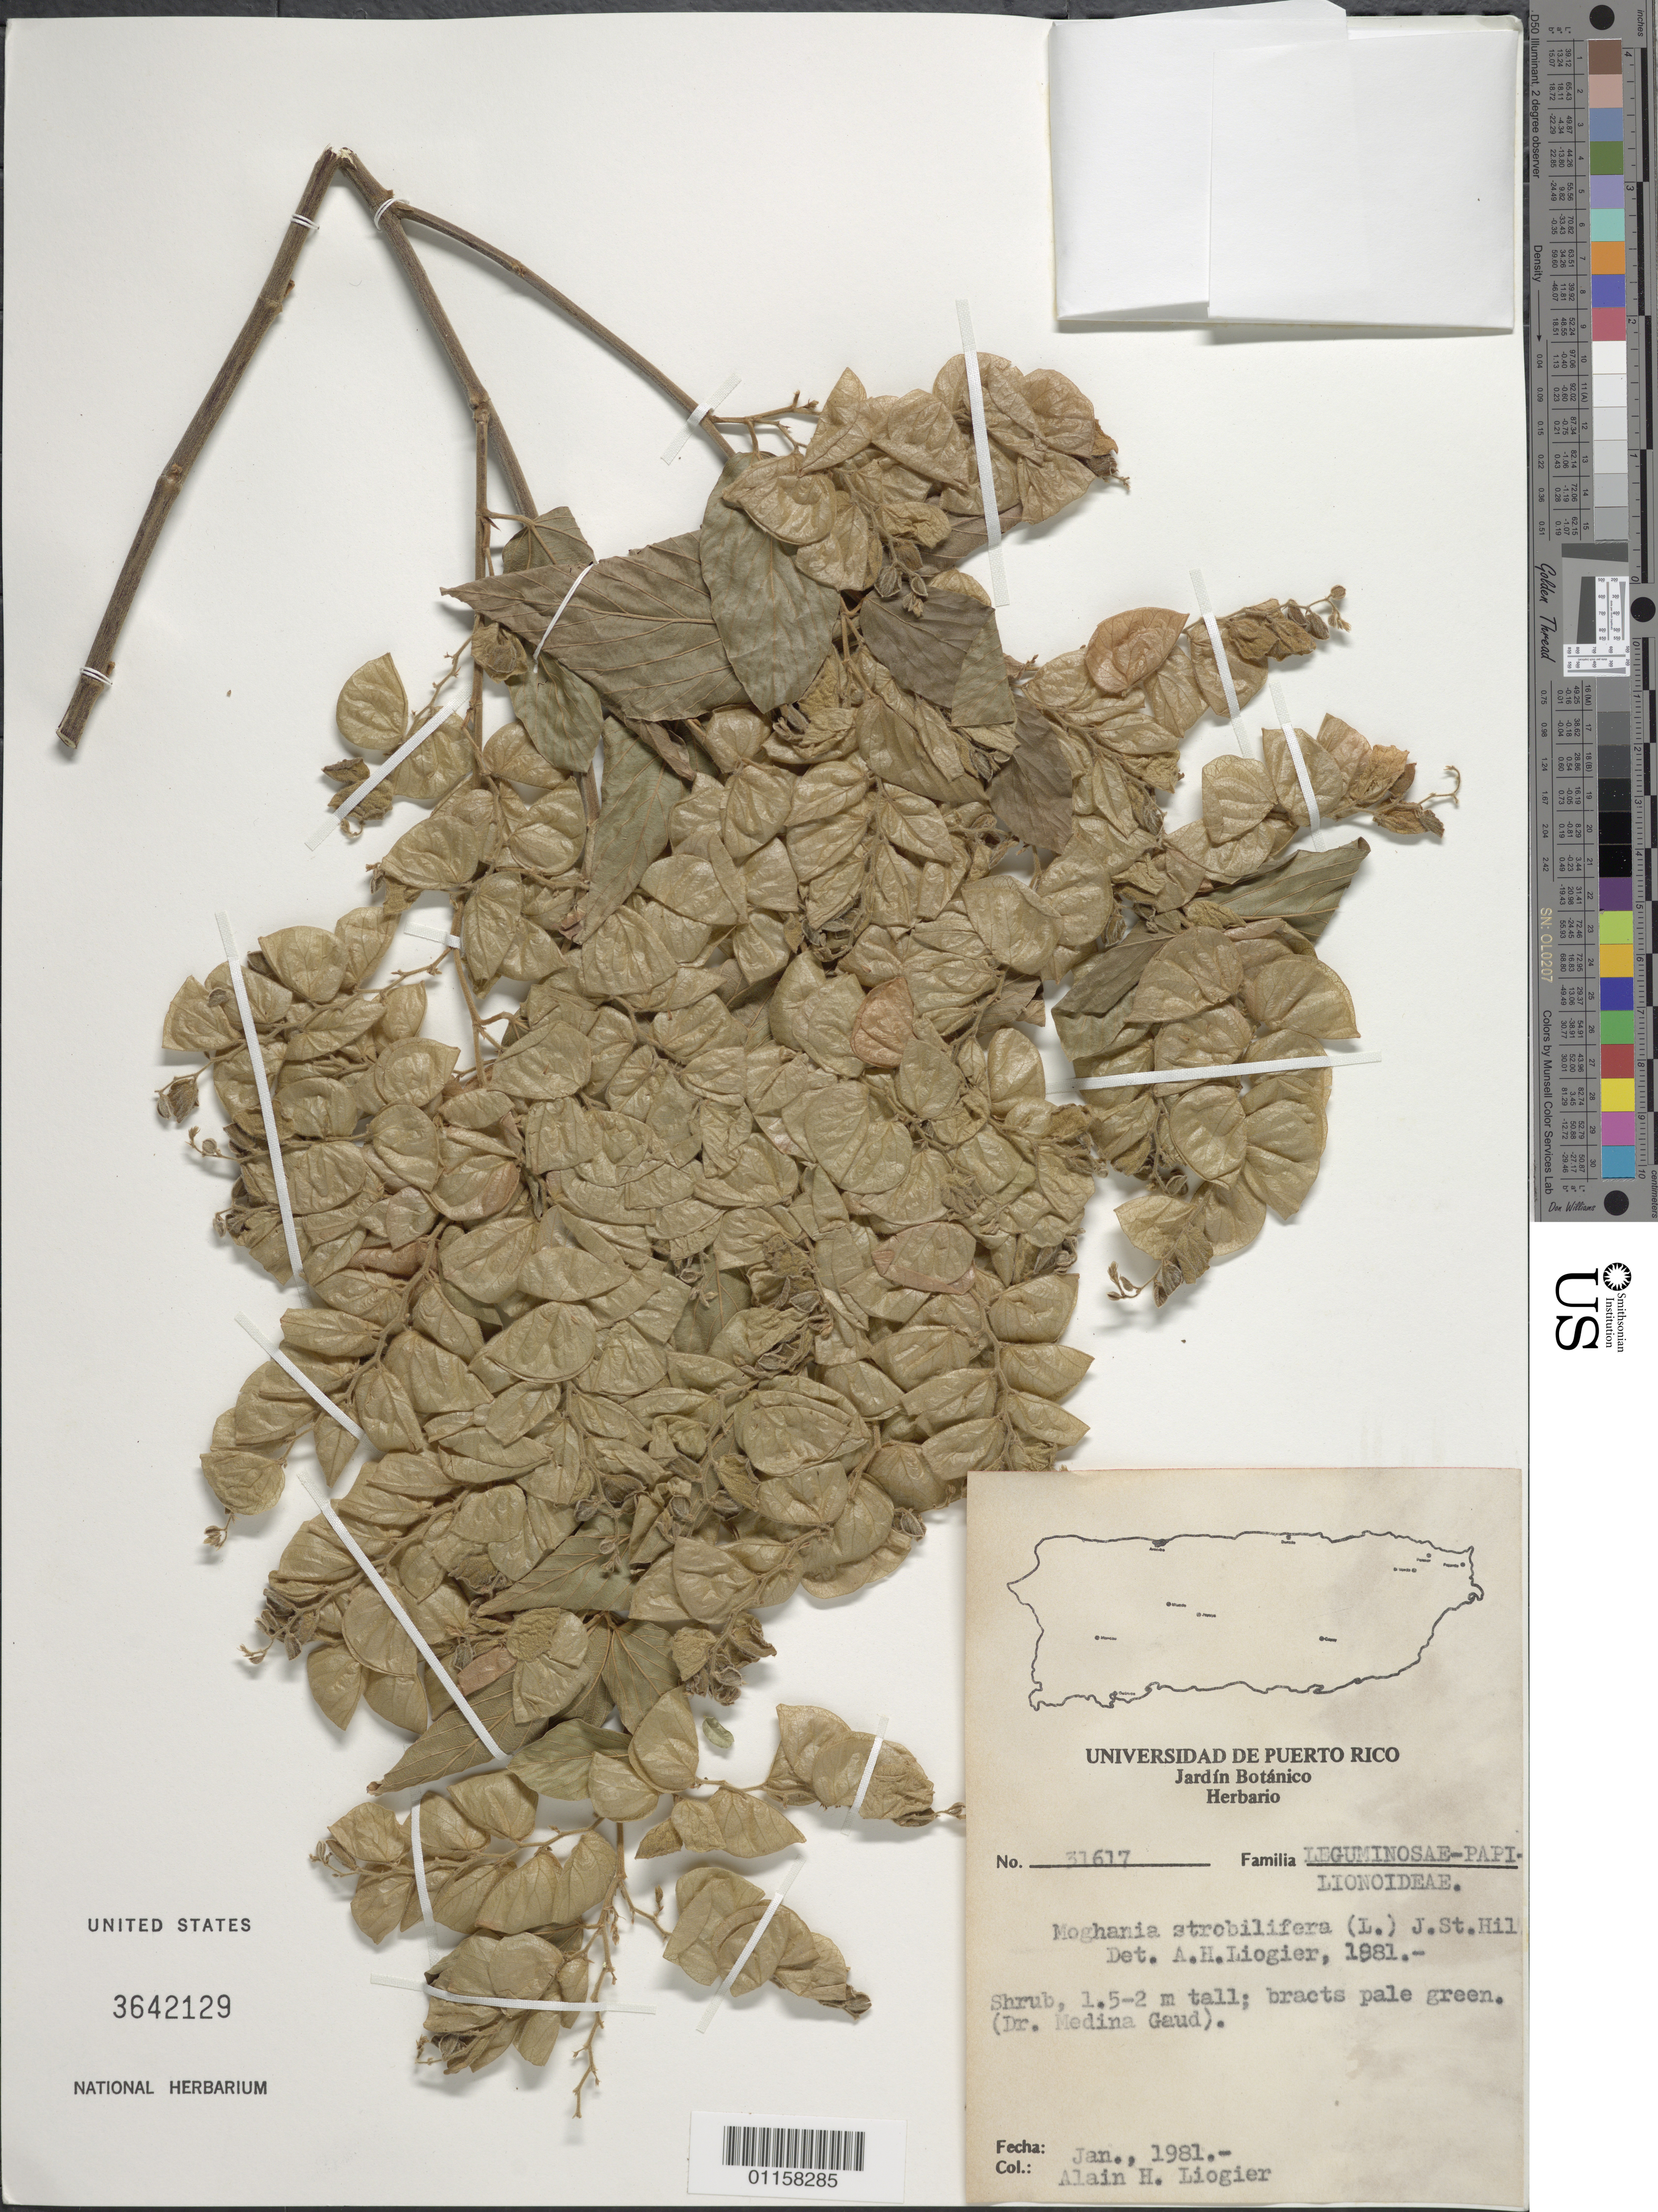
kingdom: Plantae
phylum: Tracheophyta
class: Magnoliopsida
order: Fabales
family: Fabaceae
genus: Flemingia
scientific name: Flemingia strobilifera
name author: (L.) W.T. Aiton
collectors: A. H. Liogier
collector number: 31617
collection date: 1981-01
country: Puerto Rico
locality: "Dr. Medina Gaud"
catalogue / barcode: US 3642129